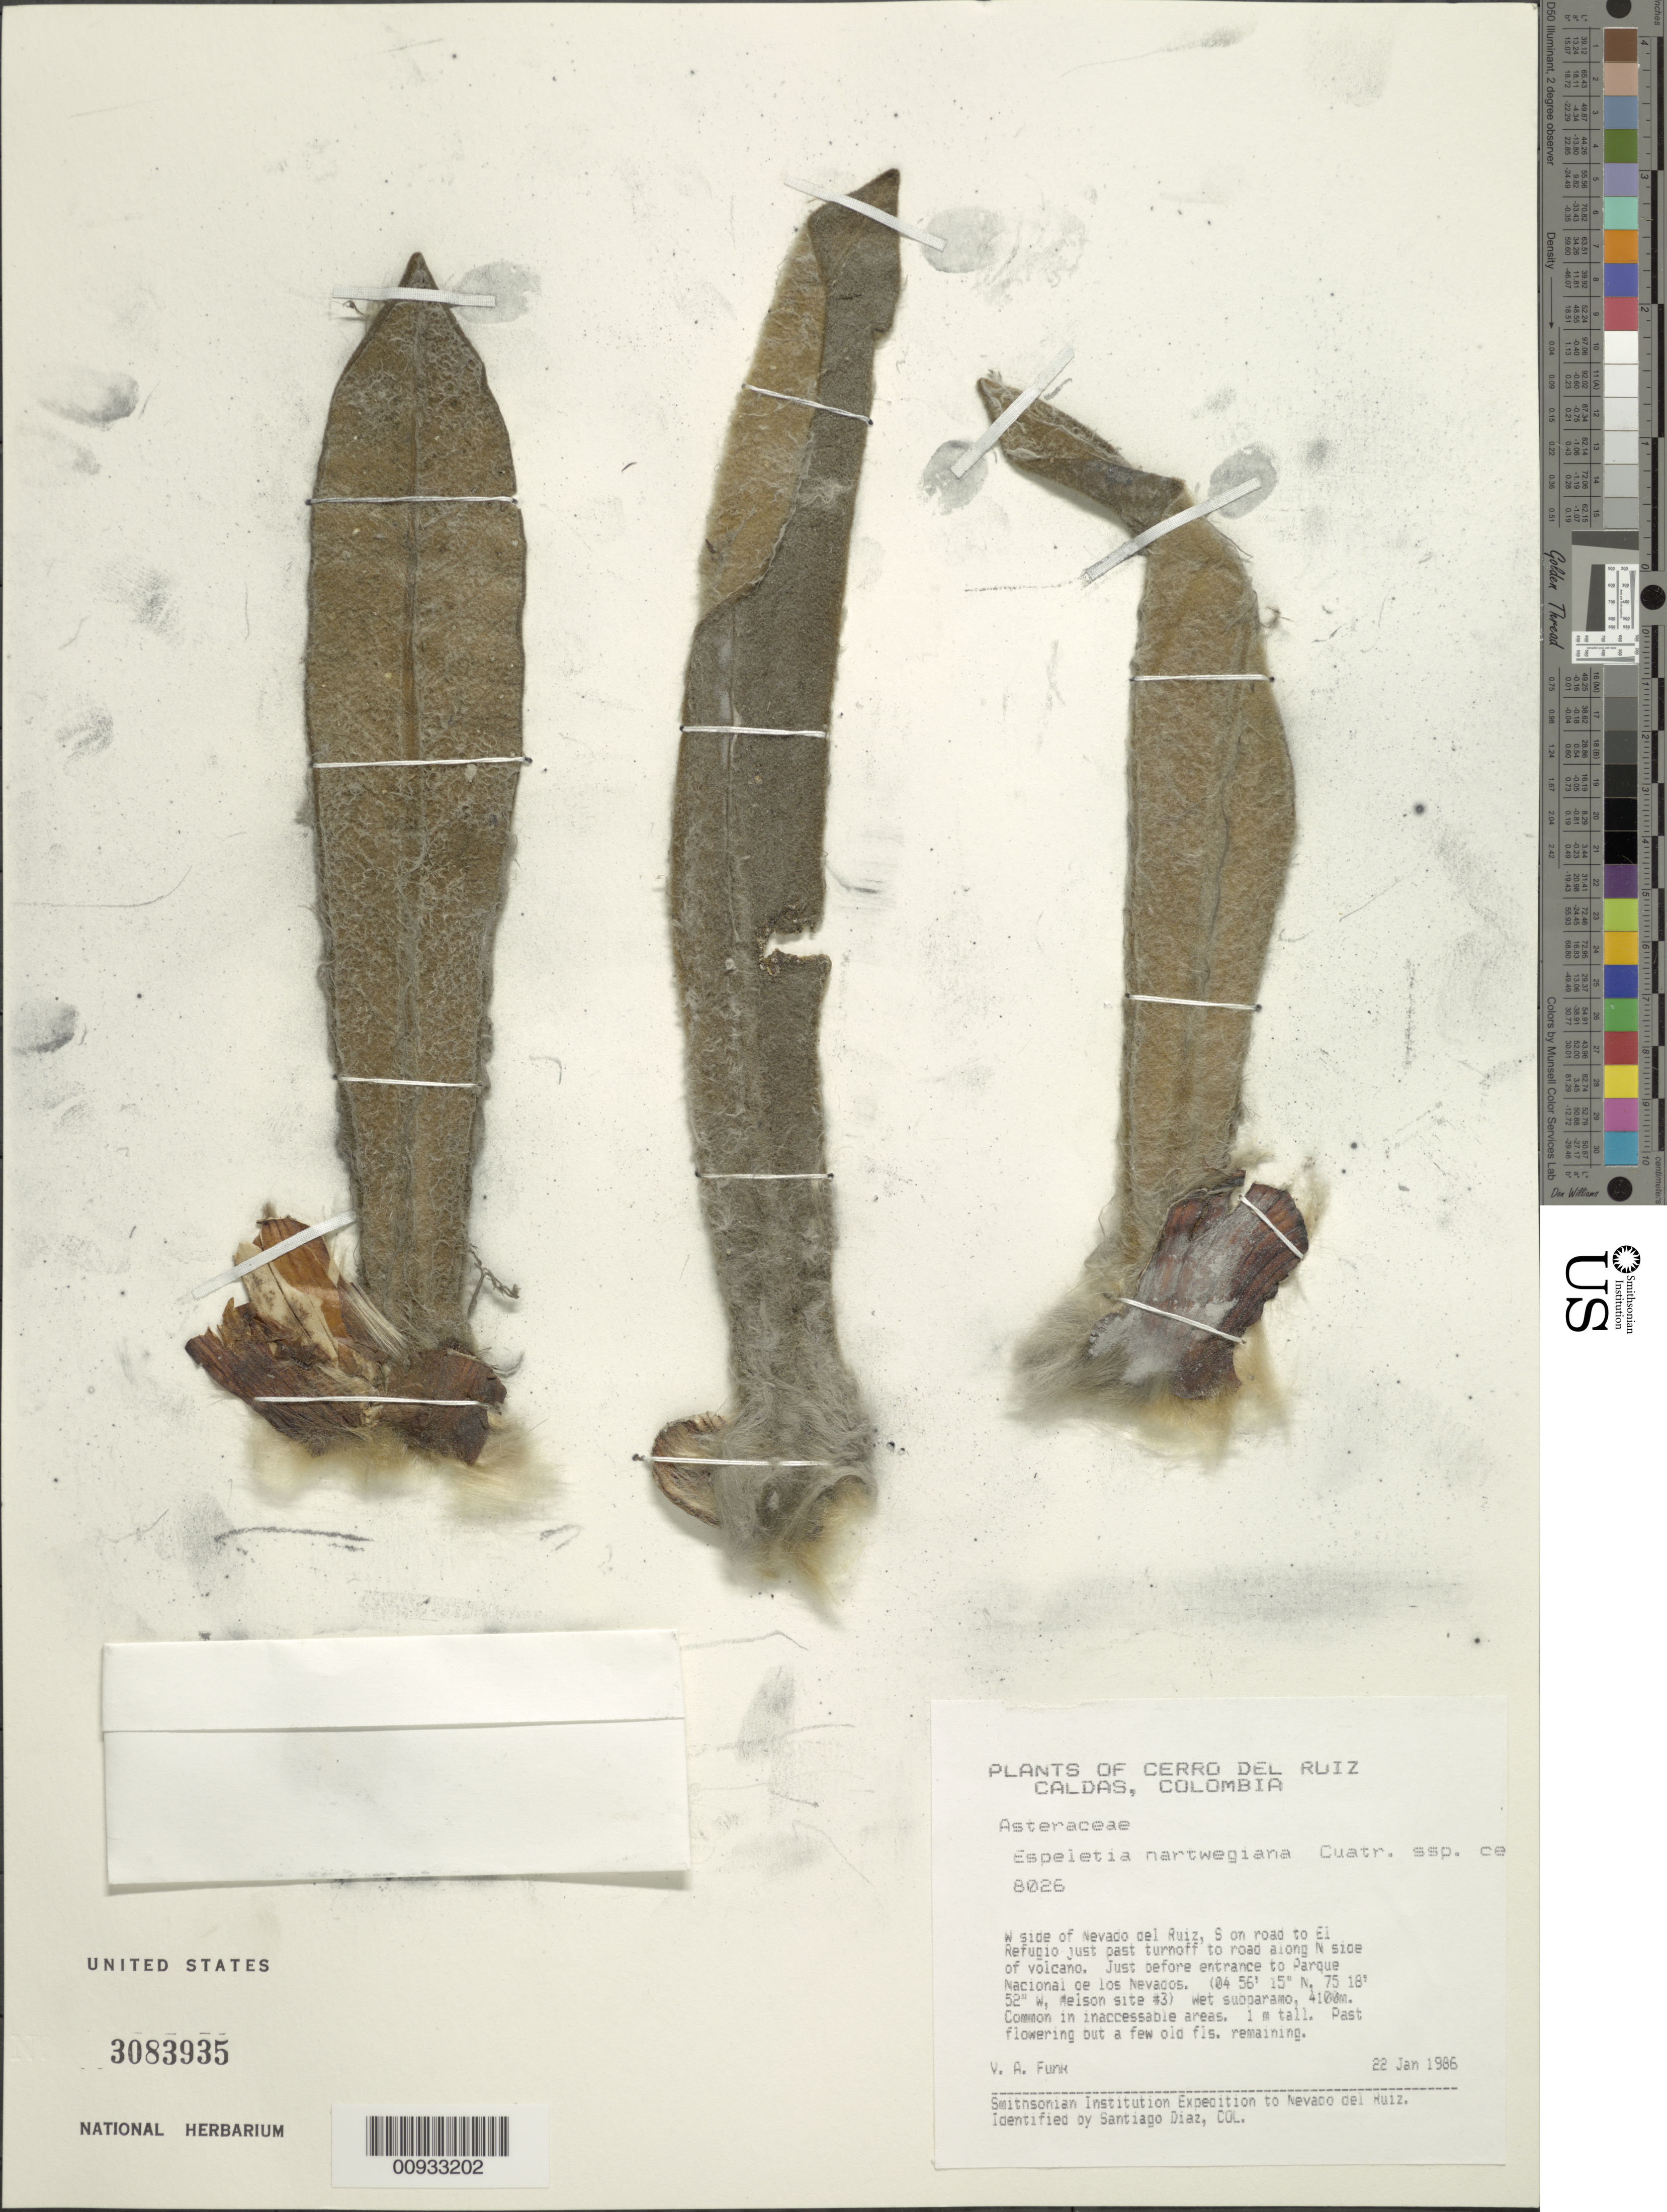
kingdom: Plantae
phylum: Tracheophyta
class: Magnoliopsida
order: Asterales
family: Asteraceae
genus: Espeletia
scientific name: Espeletia hartwegiana subsp. centroandina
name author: Cuatrec.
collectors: V. Funk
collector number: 8026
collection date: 1986-01-22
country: Colombia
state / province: Caldas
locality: Cerro del Ruiz, W side of Nevado del Ruiz, S on roadd to El Refugio just past turnoff to road along N side of volcano, just before entrance to Parque Nacional de los Nevados, Melson site #3.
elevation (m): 4100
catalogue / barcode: US 3083935